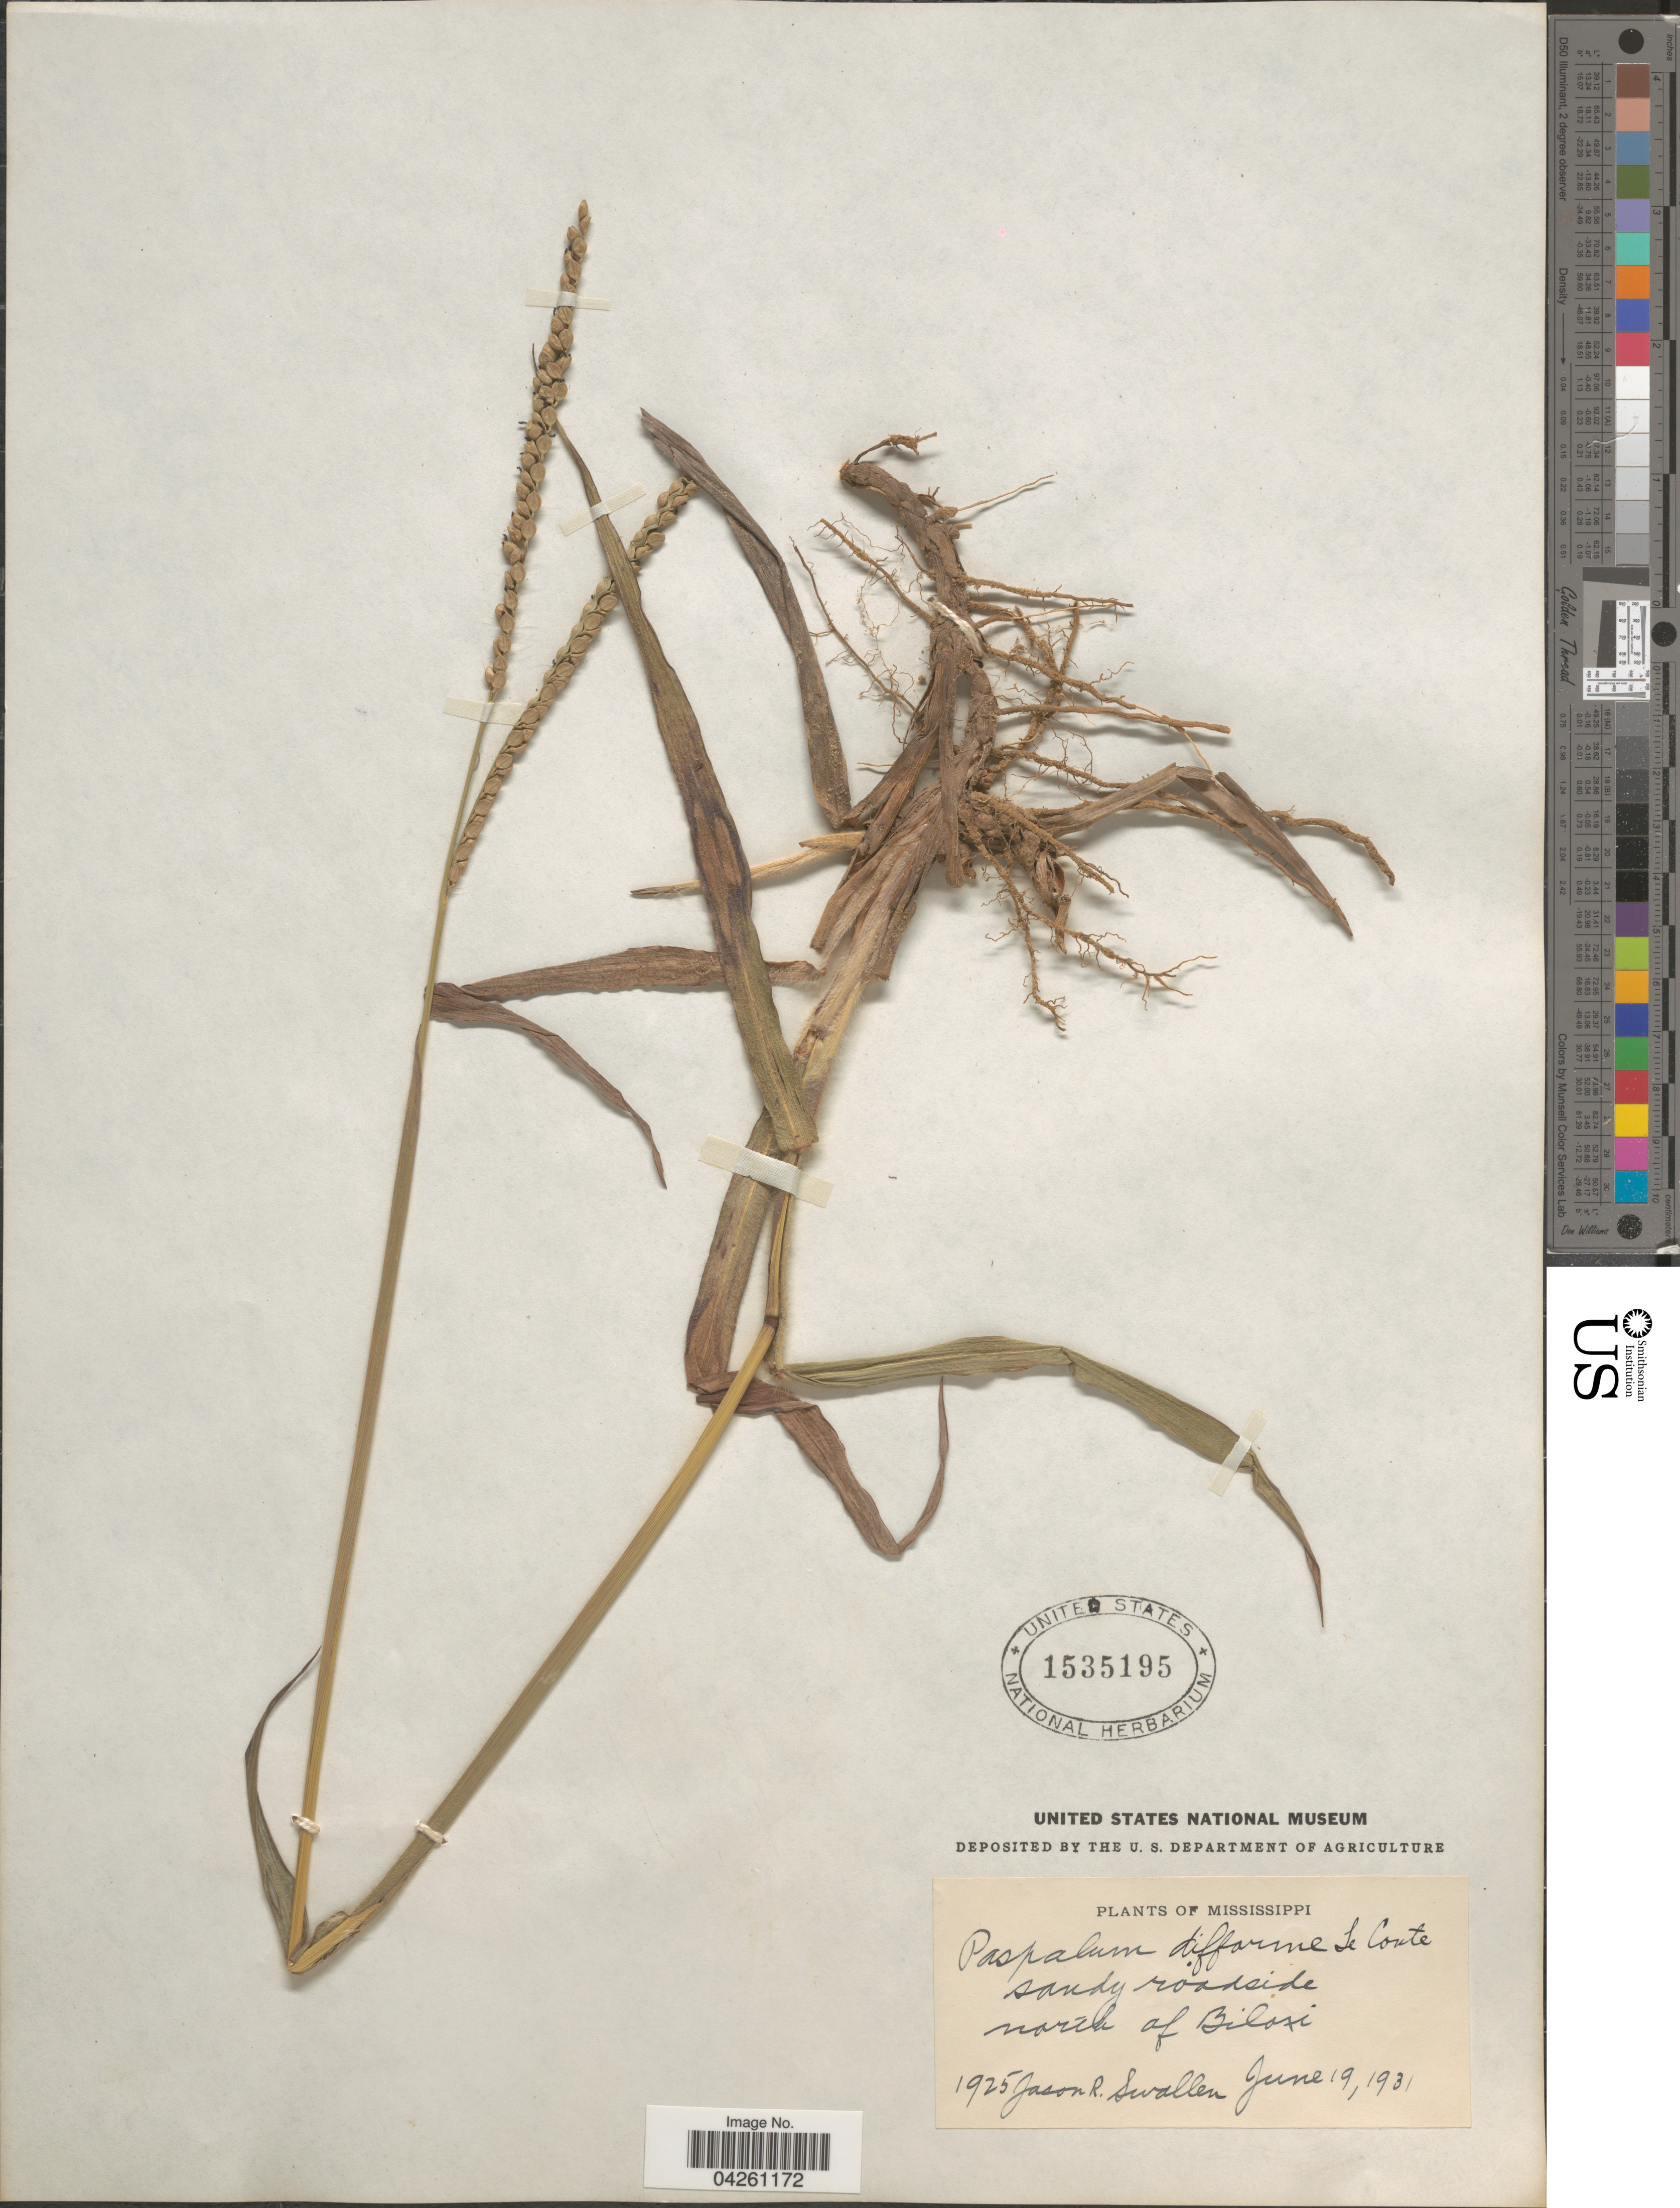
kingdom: Plantae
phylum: Tracheophyta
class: Liliopsida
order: Poales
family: Poaceae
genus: Paspalum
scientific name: Paspalum difforme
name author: Leconte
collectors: J. R. Swallen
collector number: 1925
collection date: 1931-06-19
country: United States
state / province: Mississippi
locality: Sandy roadside north of Biloxi.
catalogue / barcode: US 1535195